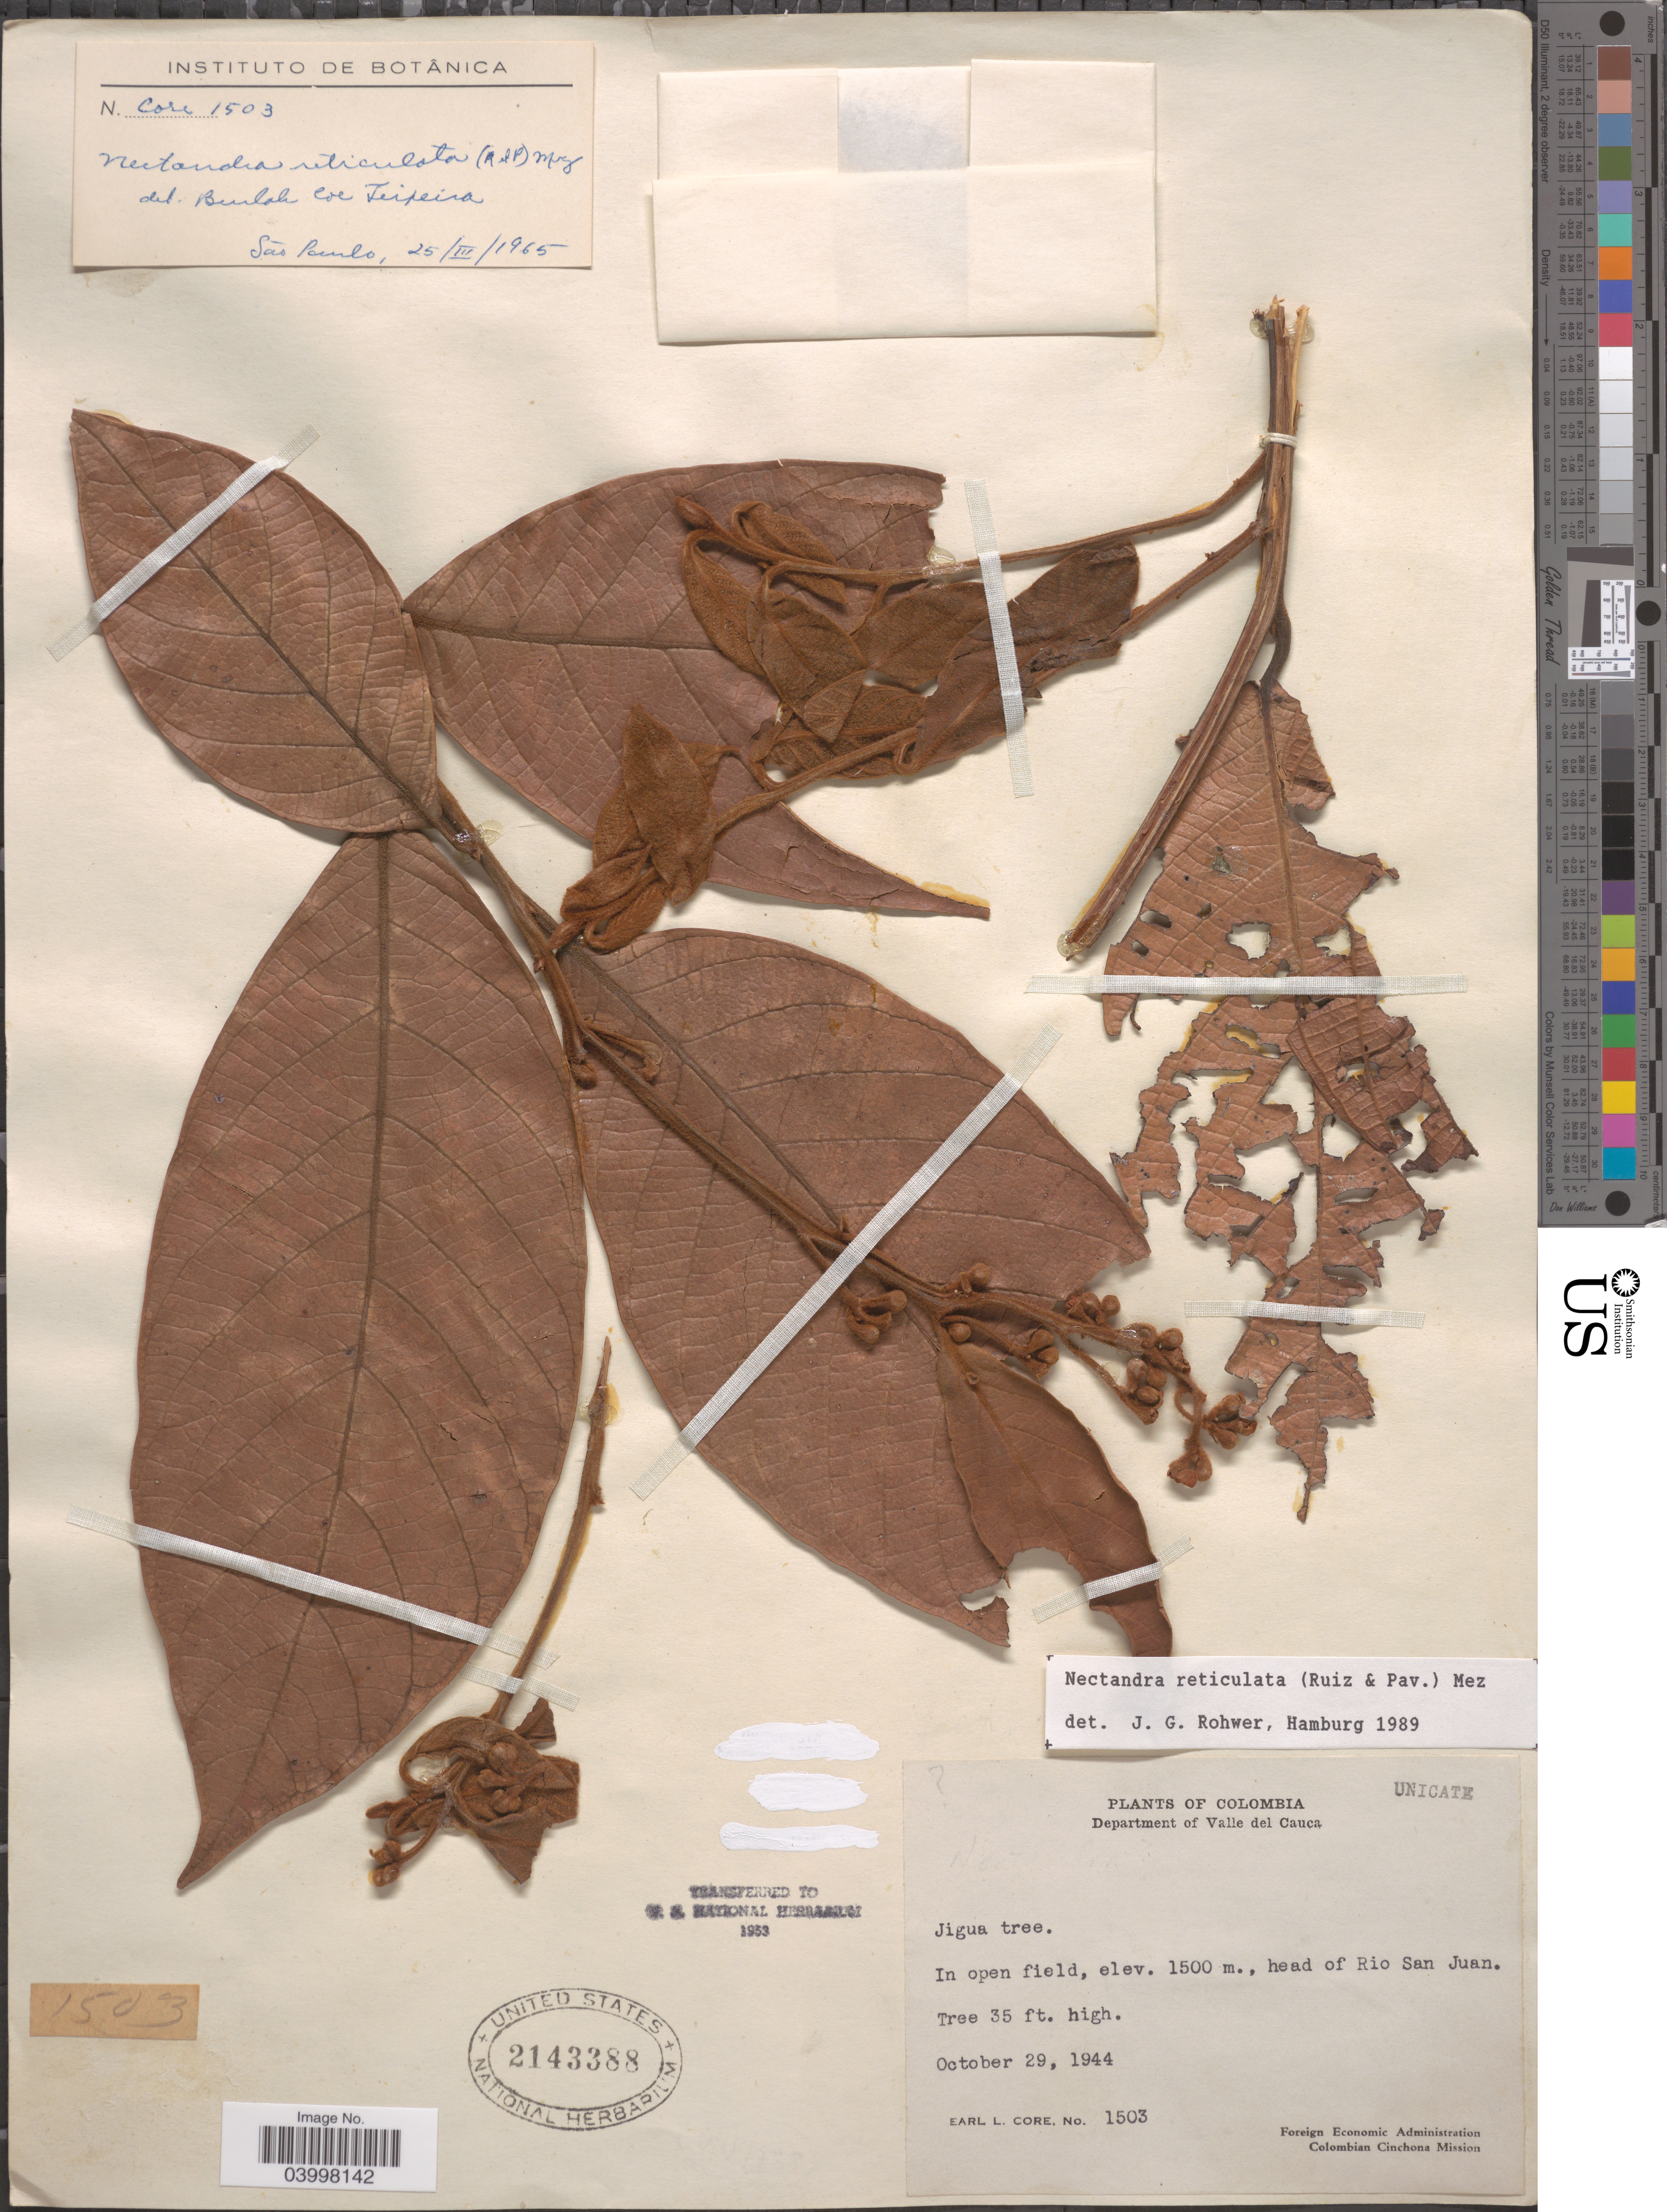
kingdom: Plantae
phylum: Tracheophyta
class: Magnoliopsida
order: Laurales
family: Lauraceae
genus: Nectandra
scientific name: Nectandra reticulata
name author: (Ruiz & Pav.) Mez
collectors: E. L. Core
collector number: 1503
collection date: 1944-10-29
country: Colombia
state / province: Valle del Cauca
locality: Department of Valle del Cauca. Head of Rio San Juan.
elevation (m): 1500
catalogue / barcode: US 2143388